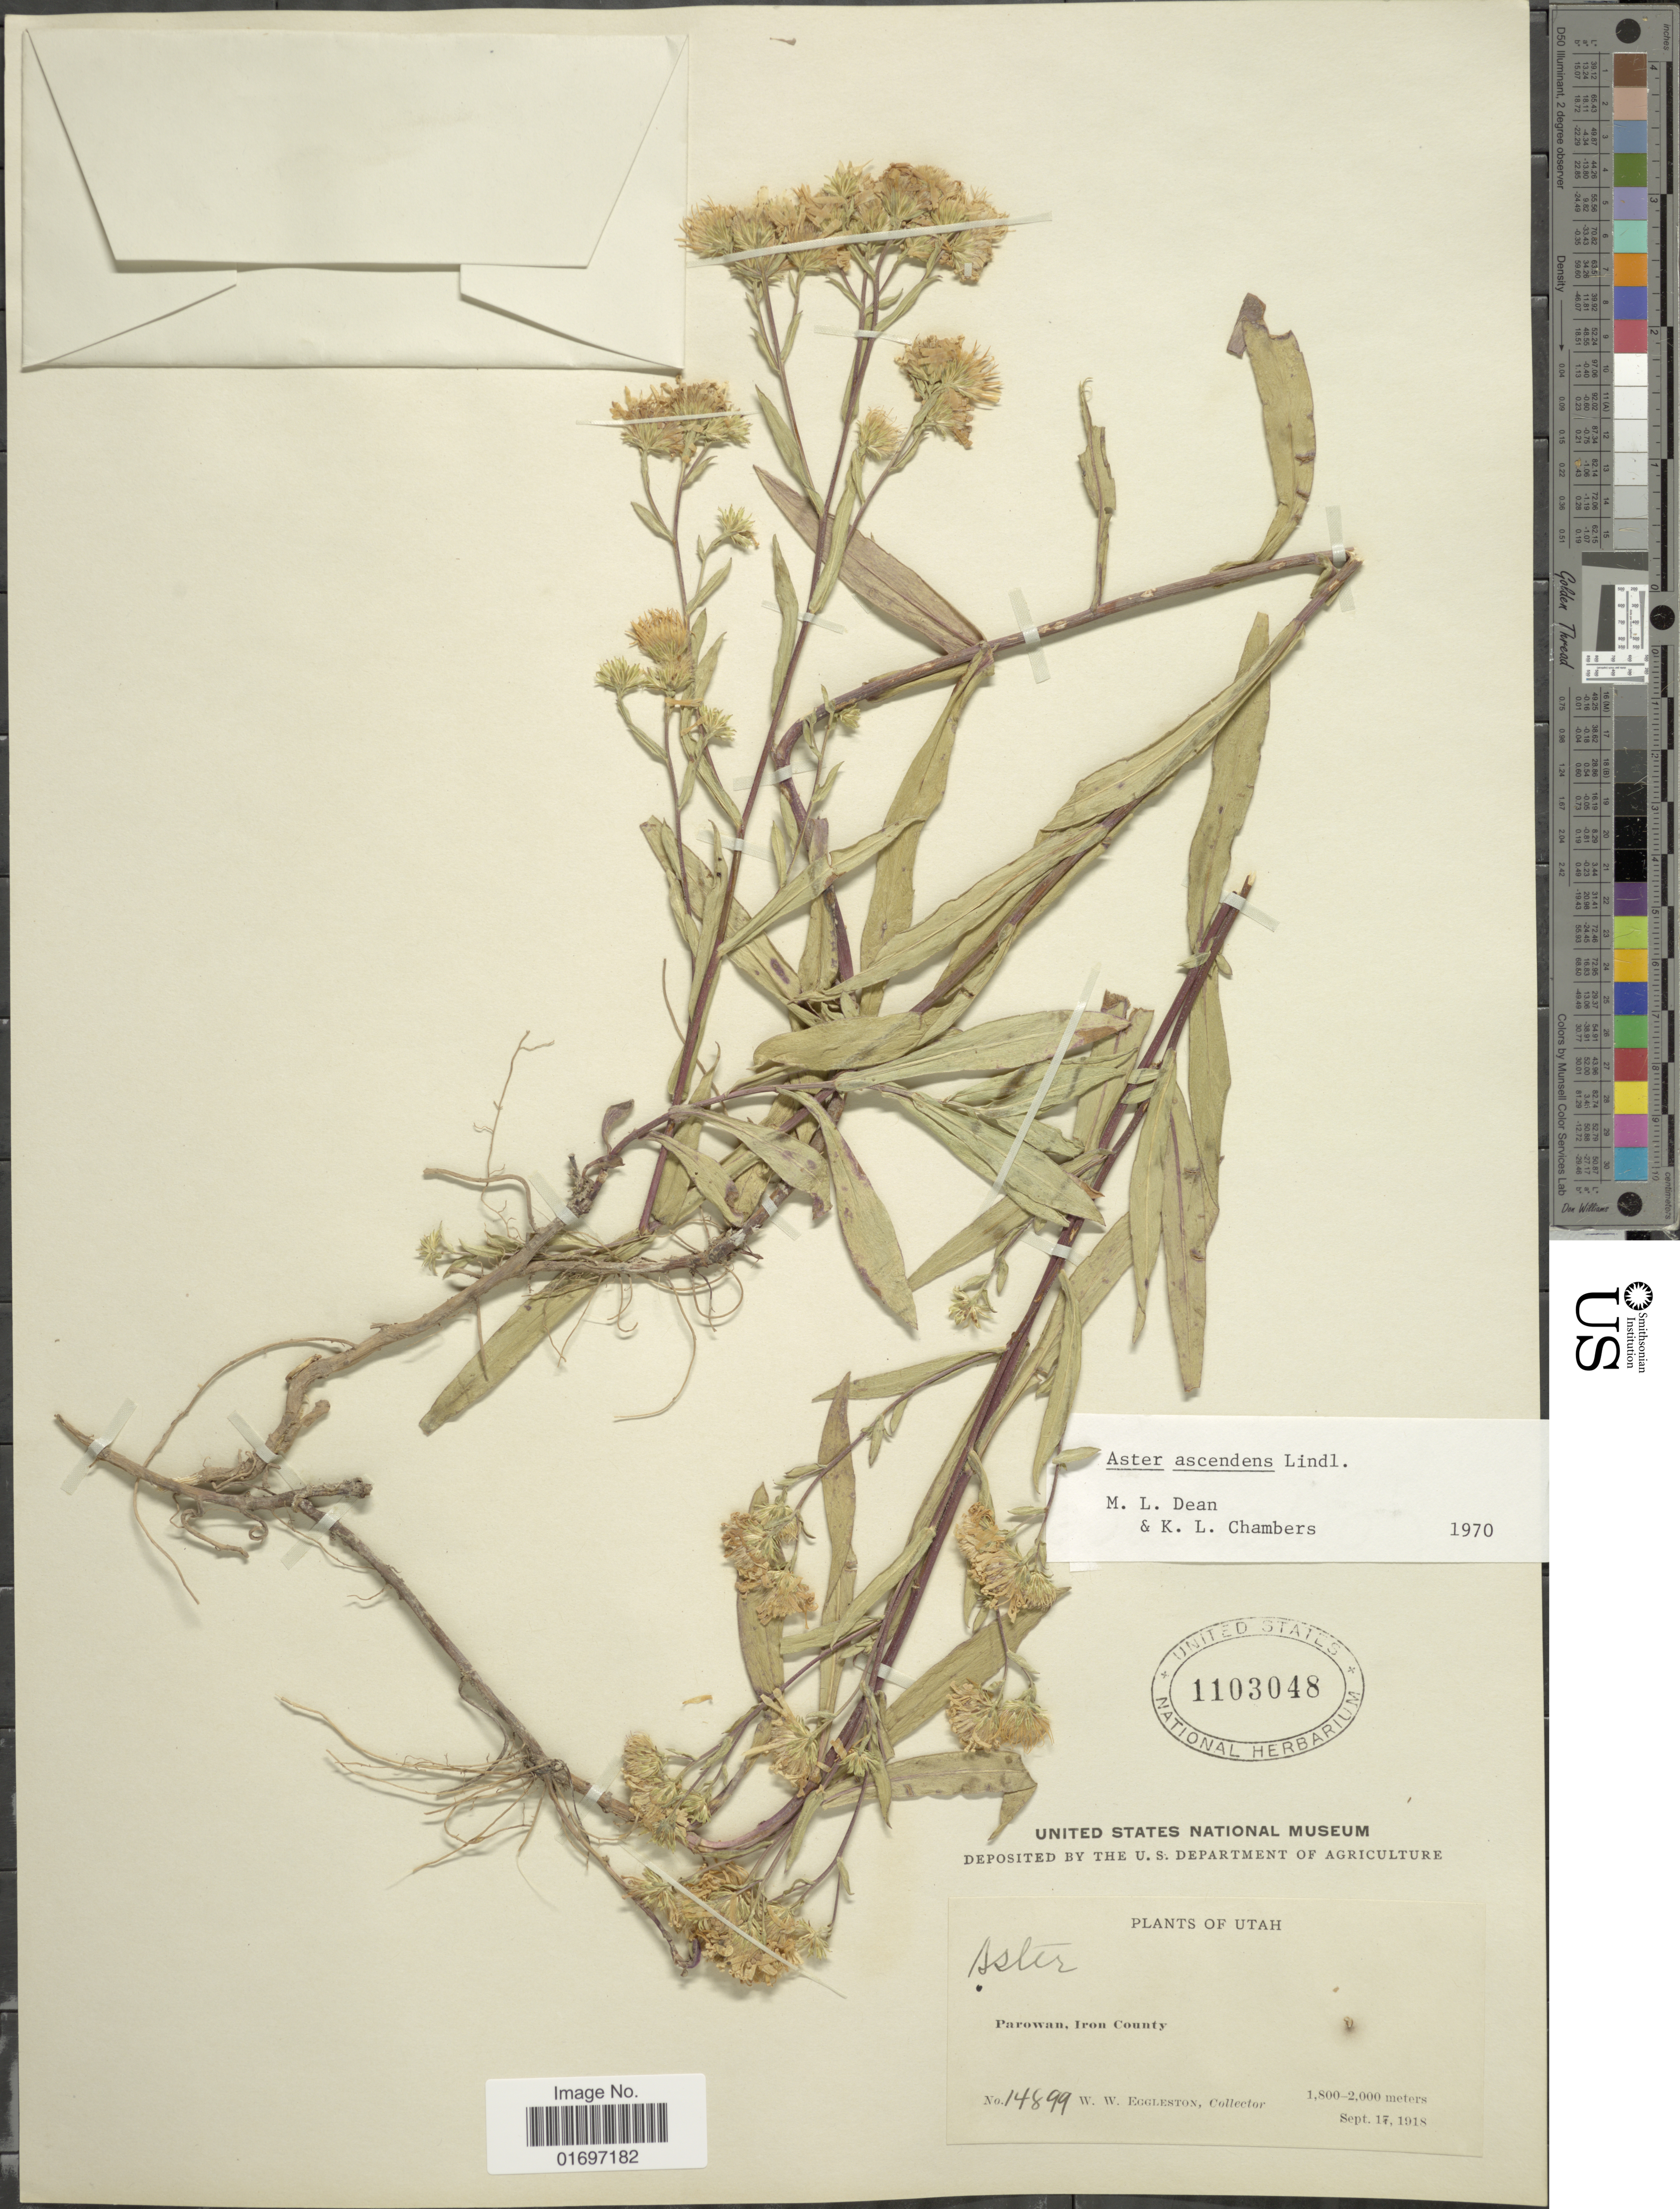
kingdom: Plantae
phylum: Tracheophyta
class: Magnoliopsida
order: Asterales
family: Asteraceae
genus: Symphyotrichum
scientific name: Symphyotrichum ascendens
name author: (Lindl.) G.L. Nesom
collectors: W. W. Eggleston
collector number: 14899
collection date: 1918-09-17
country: United States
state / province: Utah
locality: Utah. Parowan, Iron County.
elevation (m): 1800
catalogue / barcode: US 1103048